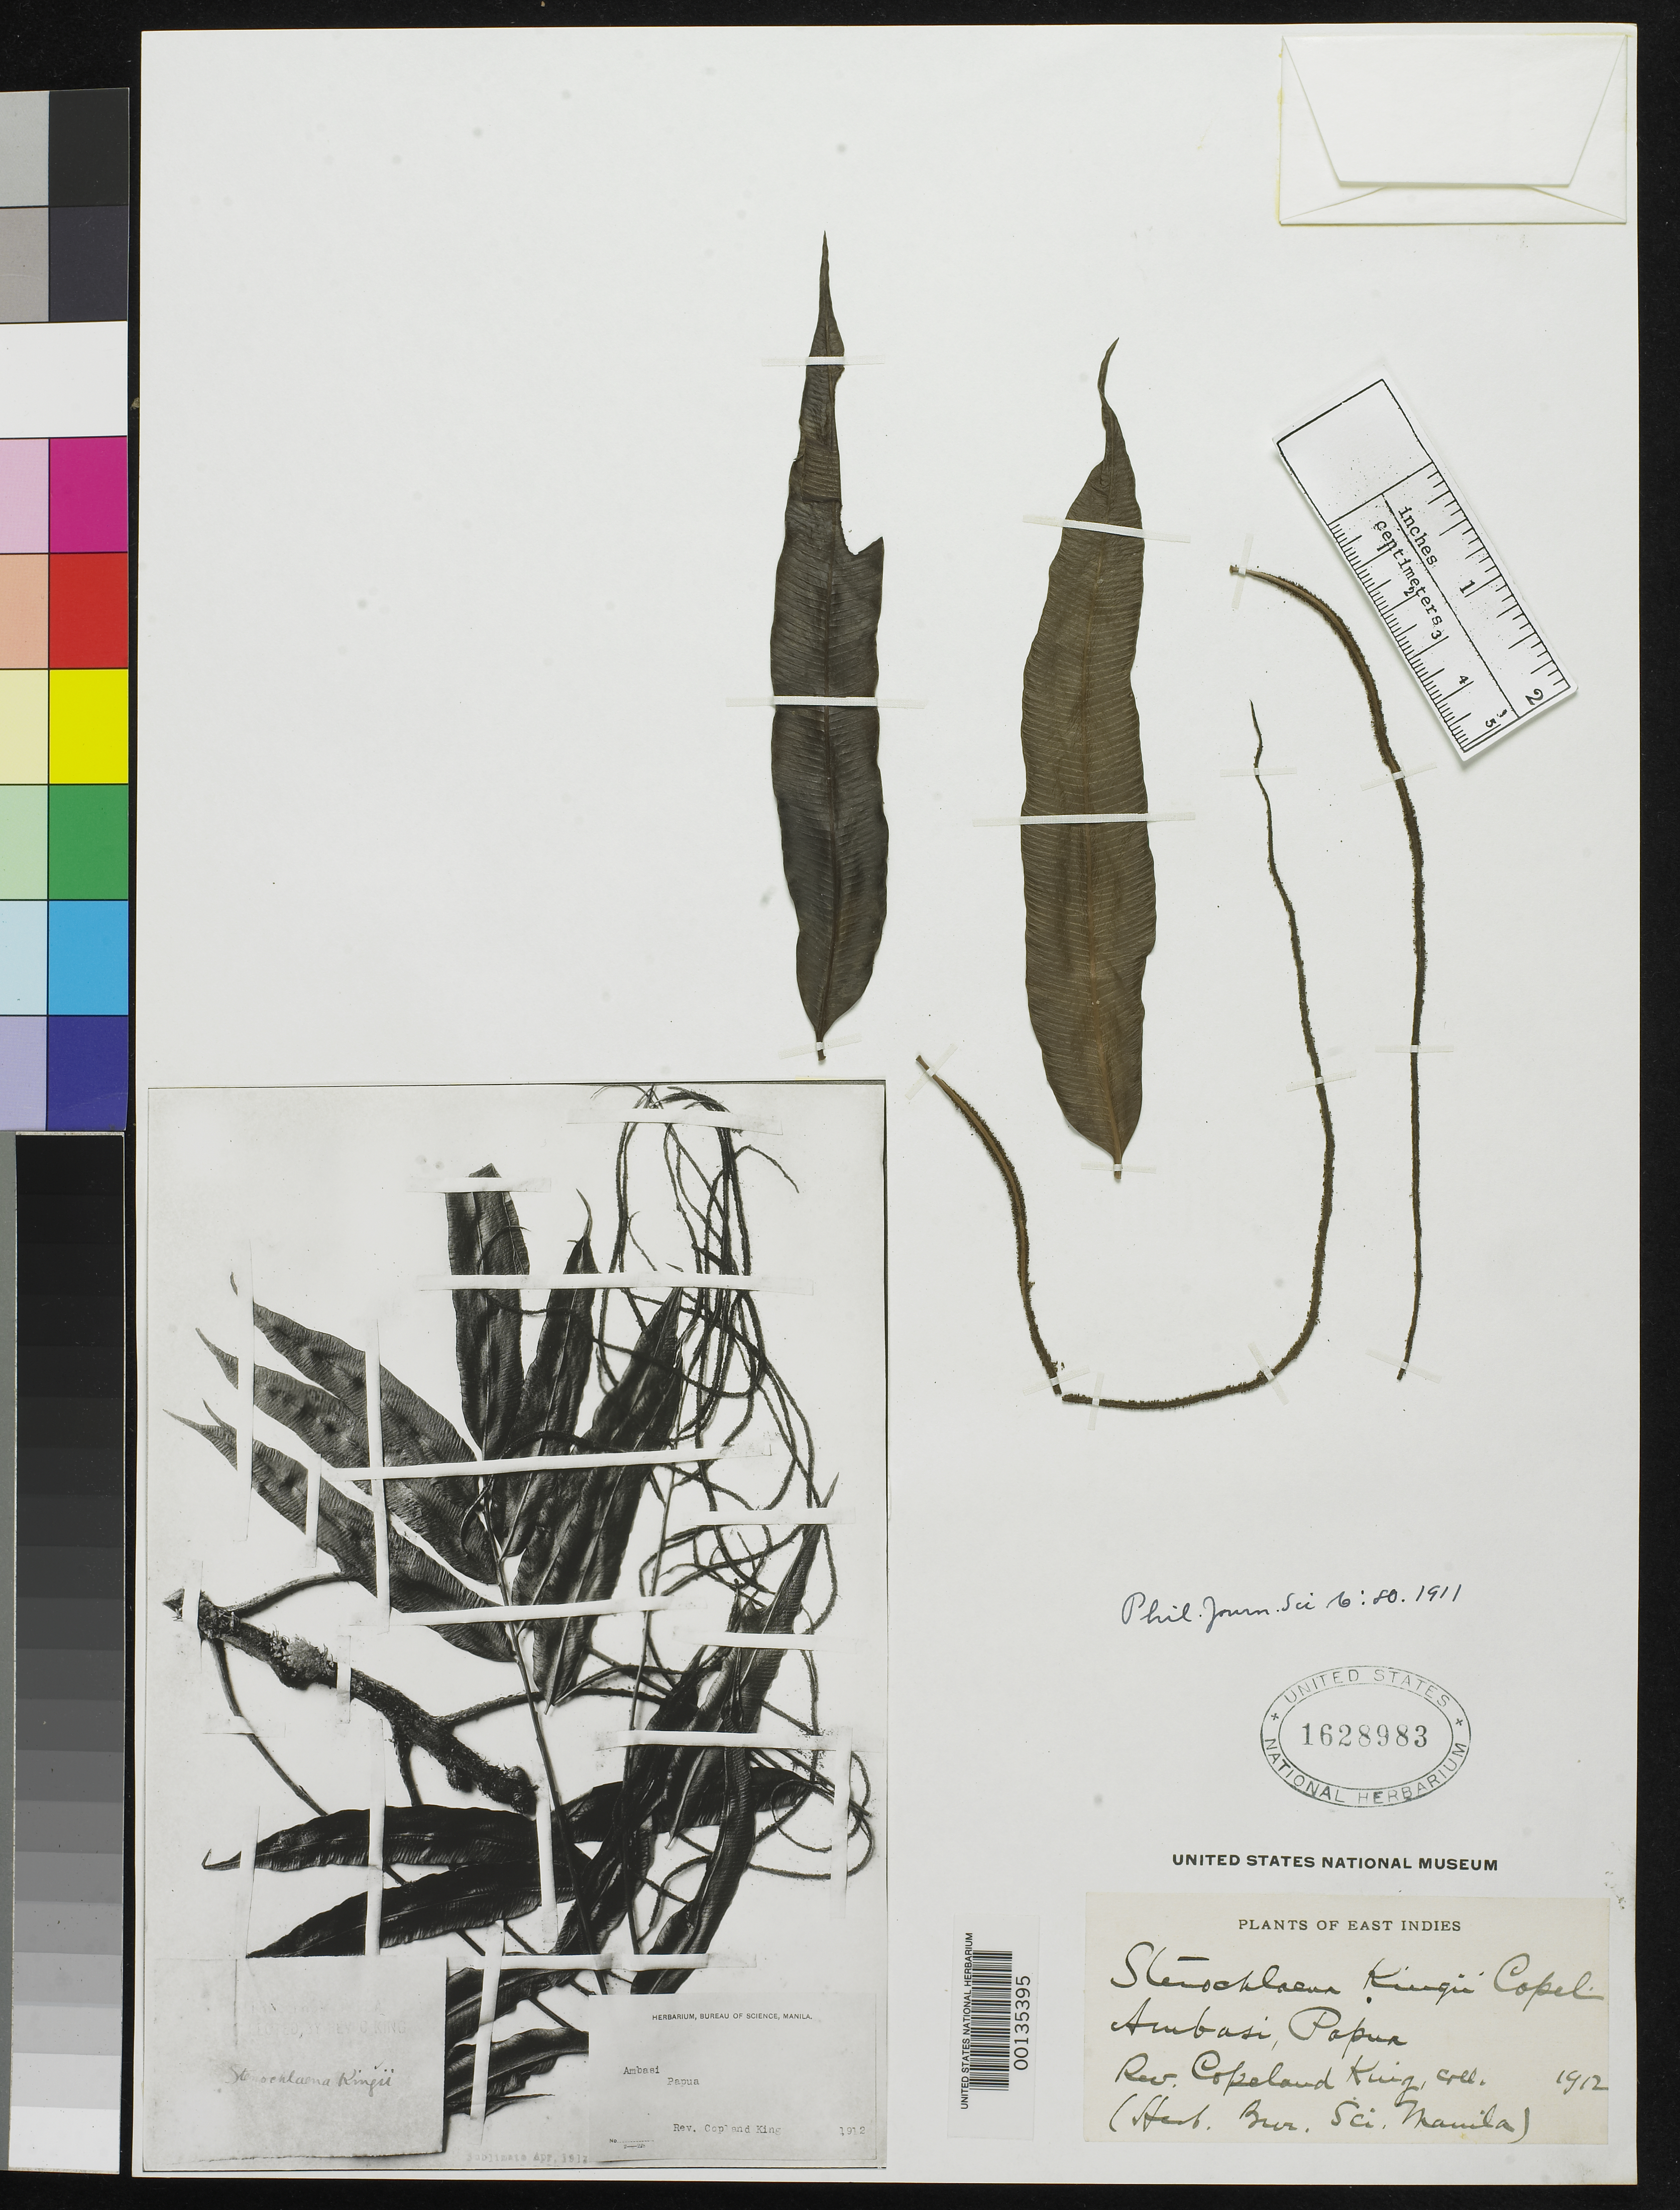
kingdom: Plantae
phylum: Tracheophyta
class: Polypodiopsida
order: Polypodiales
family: Blechnaceae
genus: Stenochlaena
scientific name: Stenochlaena kingii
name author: Copel.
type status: Type Collection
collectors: C. King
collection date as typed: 1912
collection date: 1912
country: Papua New Guinea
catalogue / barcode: US 1628983